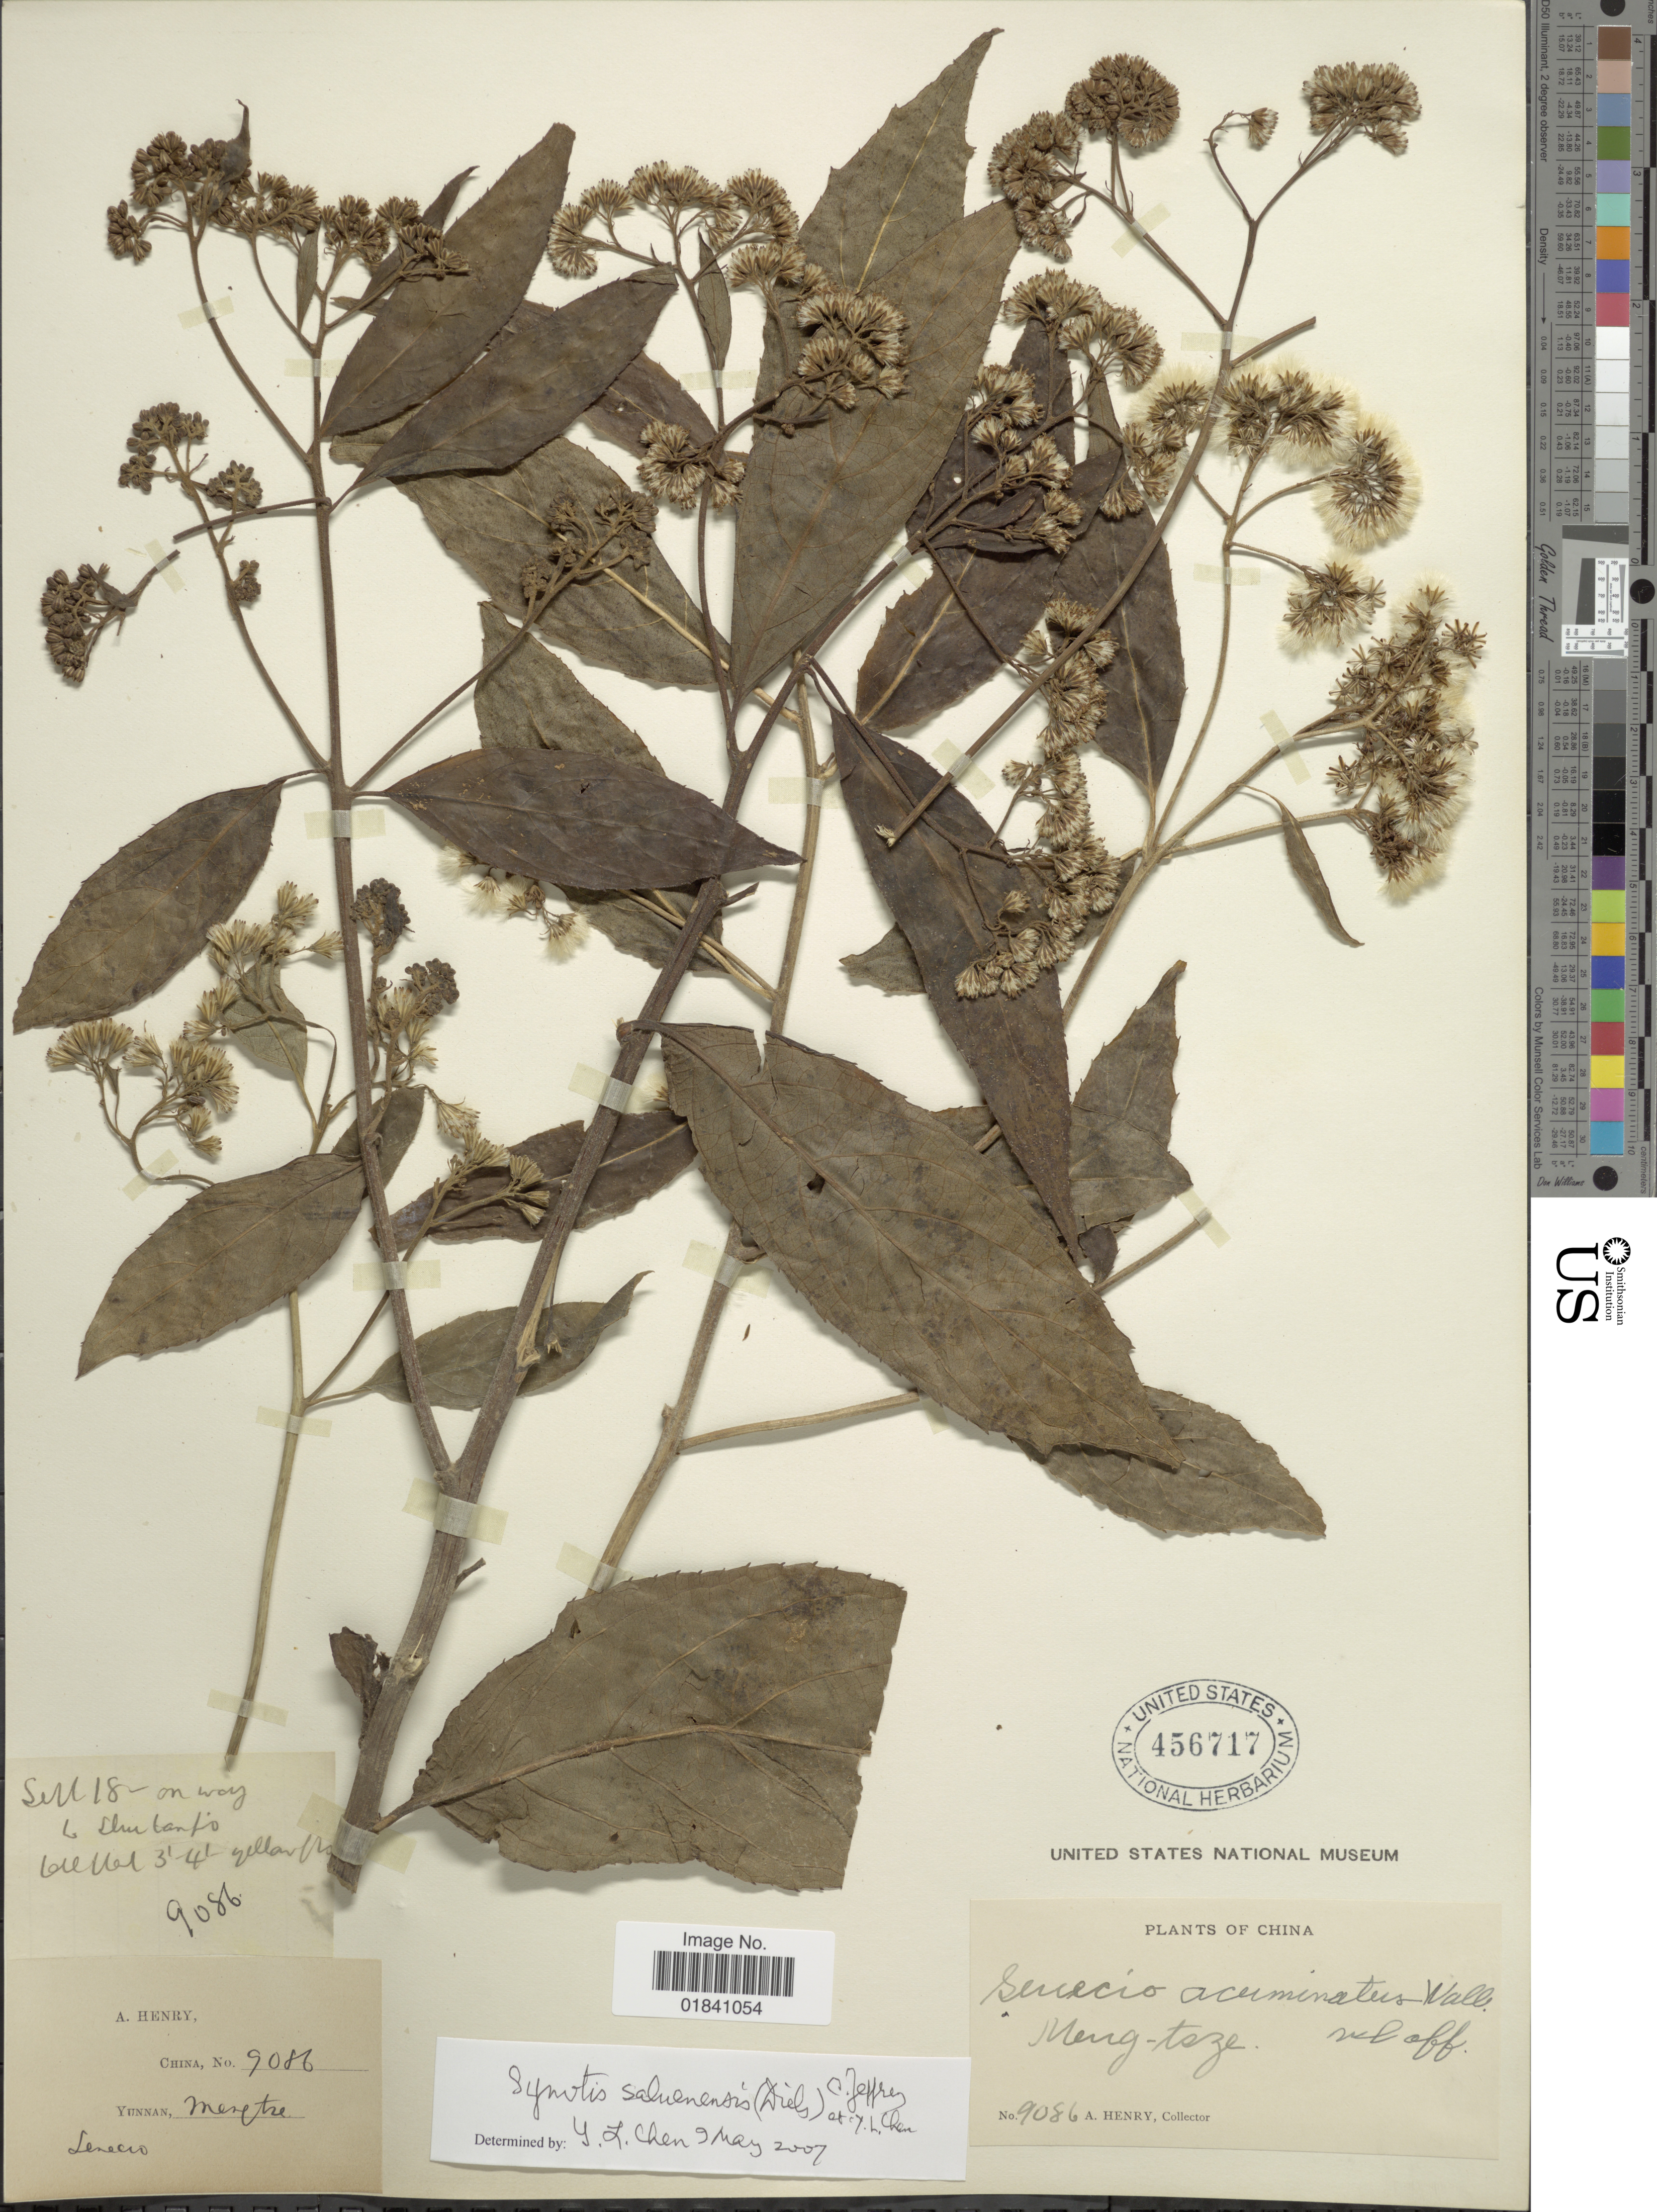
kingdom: Plantae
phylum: Tracheophyta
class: Magnoliopsida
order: Asterales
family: Asteraceae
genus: Senecio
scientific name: Senecio acuminatus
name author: Wall. ex DC.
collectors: A. Henry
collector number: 9086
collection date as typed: Transcribed d/m/y: /9/18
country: China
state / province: Yunnan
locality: Meng-tsze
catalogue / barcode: US 456717